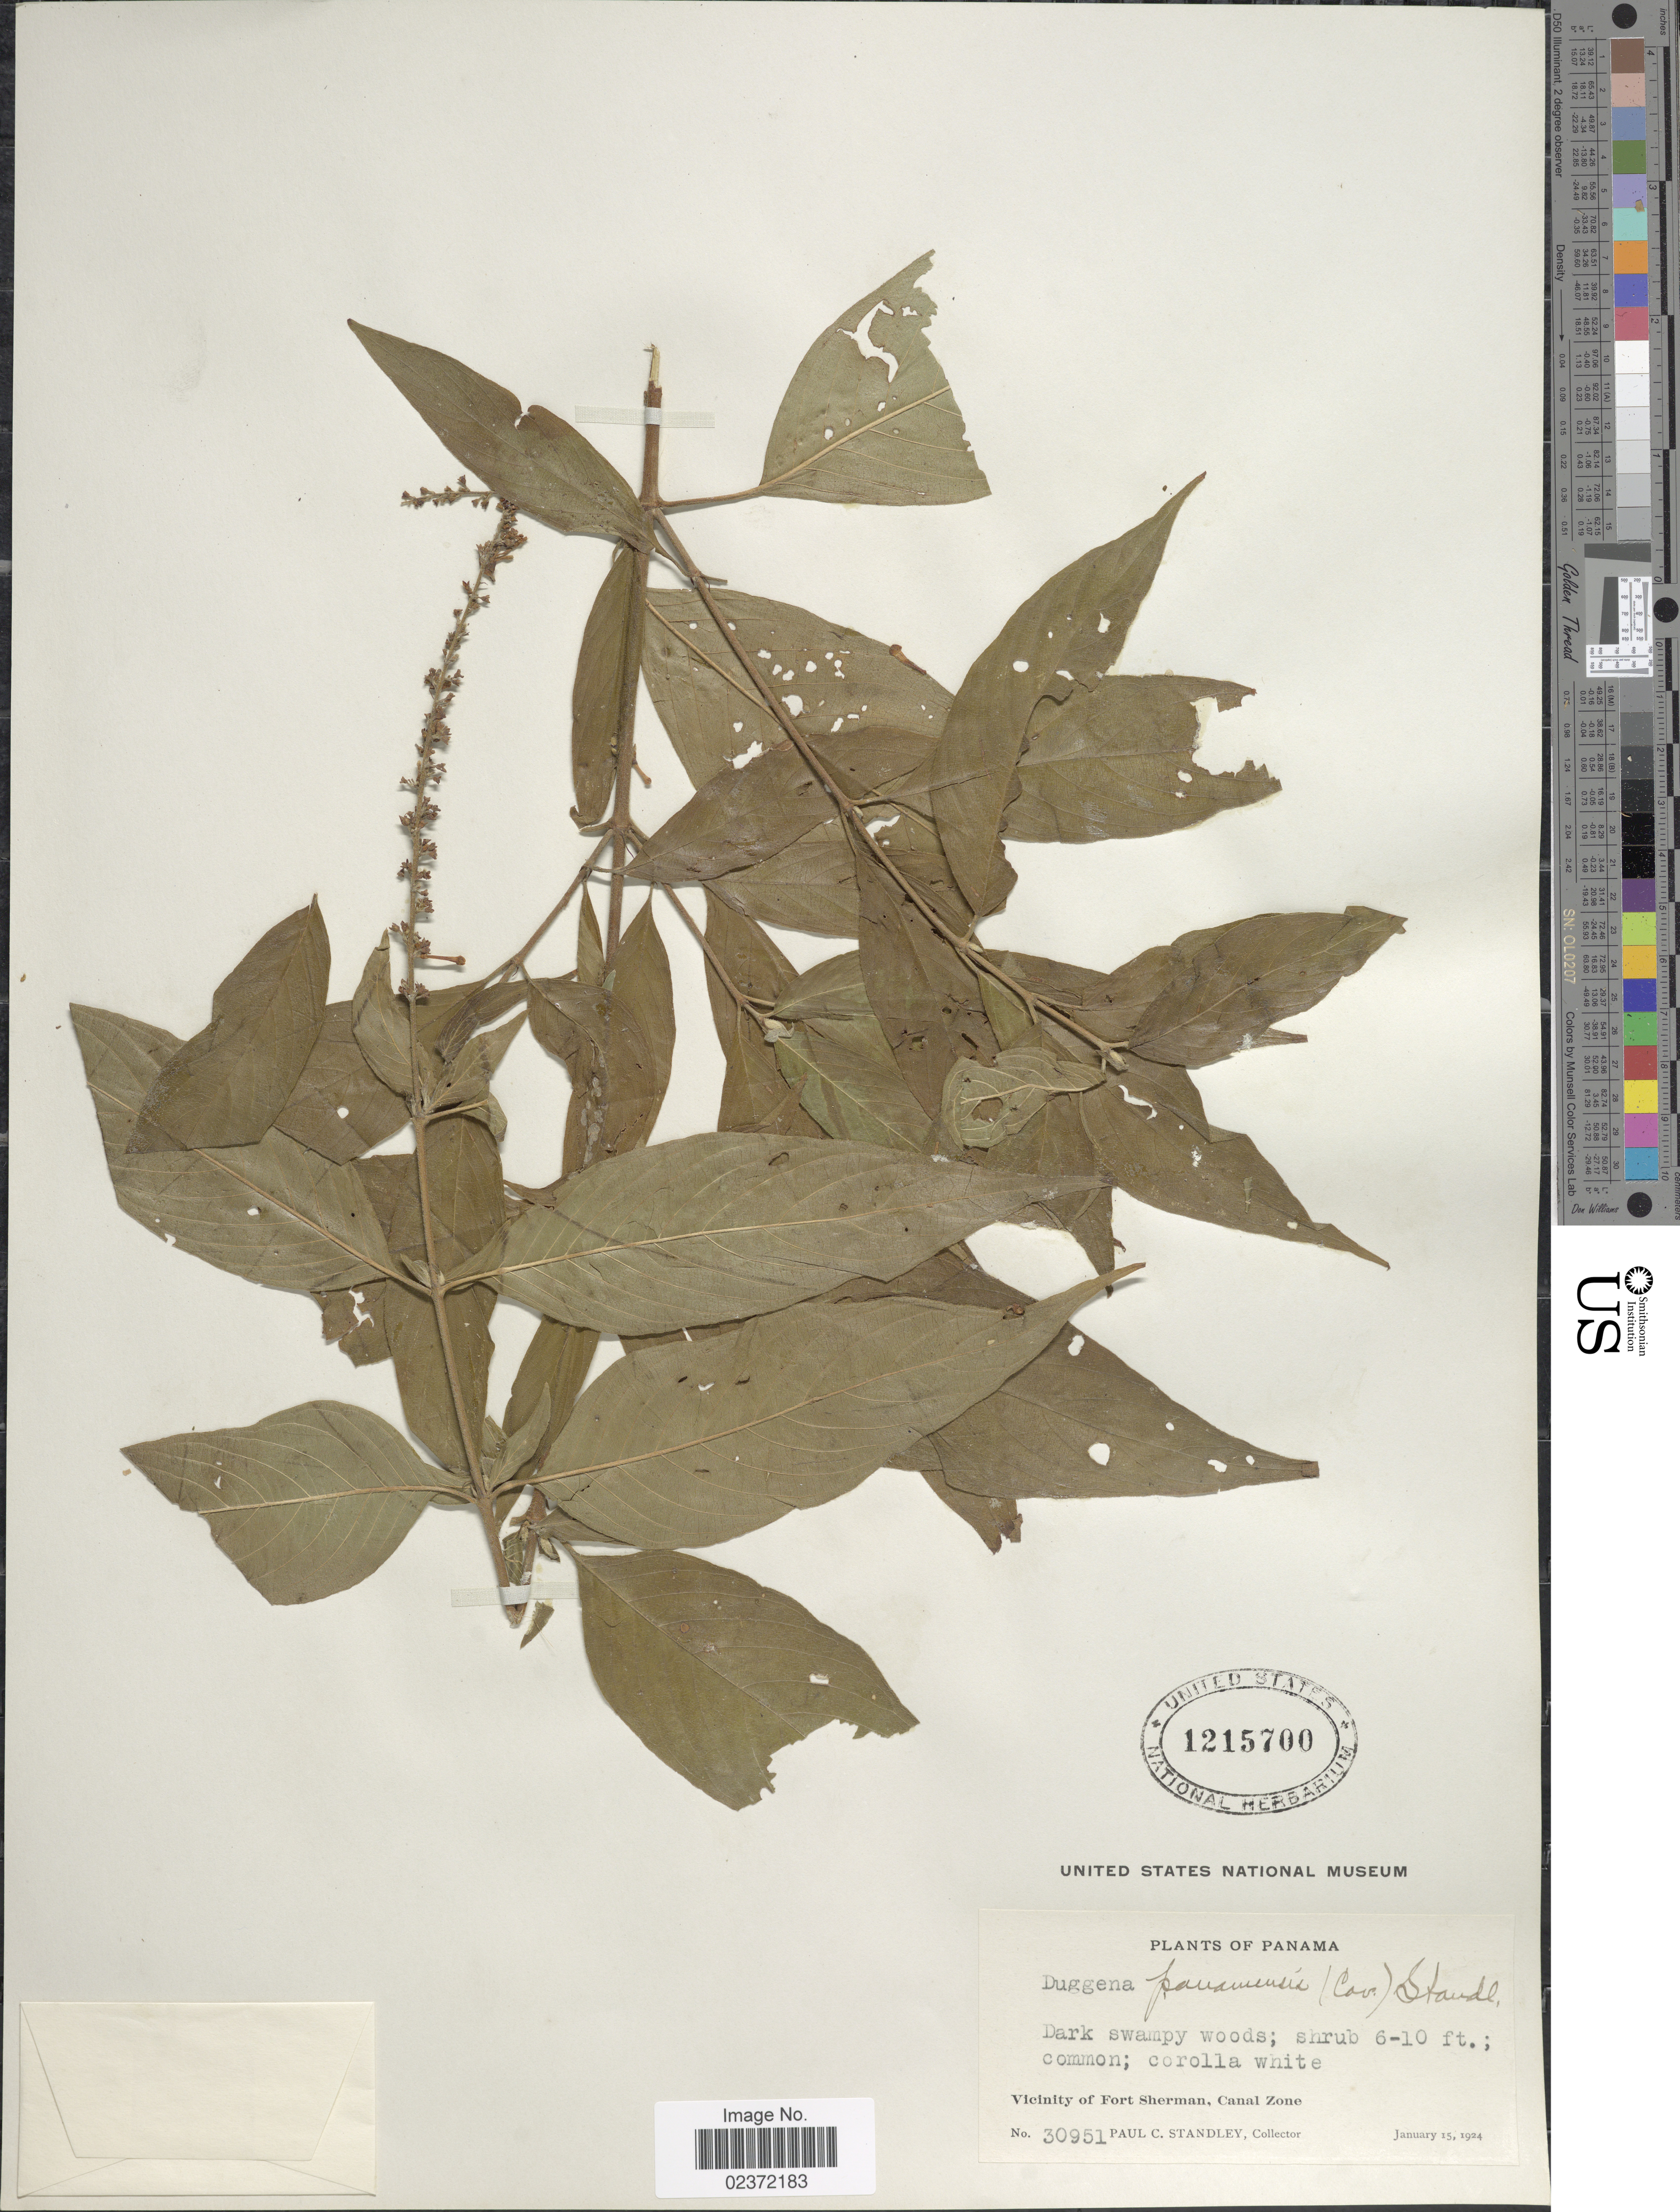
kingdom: Plantae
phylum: Tracheophyta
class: Magnoliopsida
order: Gentianales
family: Rubiaceae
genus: Gonzalagunia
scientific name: Gonzalagunia panamensis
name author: (Cav.) K. Schum.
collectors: P. C. Standley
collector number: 30951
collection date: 1924-01-15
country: Panama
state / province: Colón / Panamá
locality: Vicinity of Fort Shermann, Canal Zone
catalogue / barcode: US 1215700